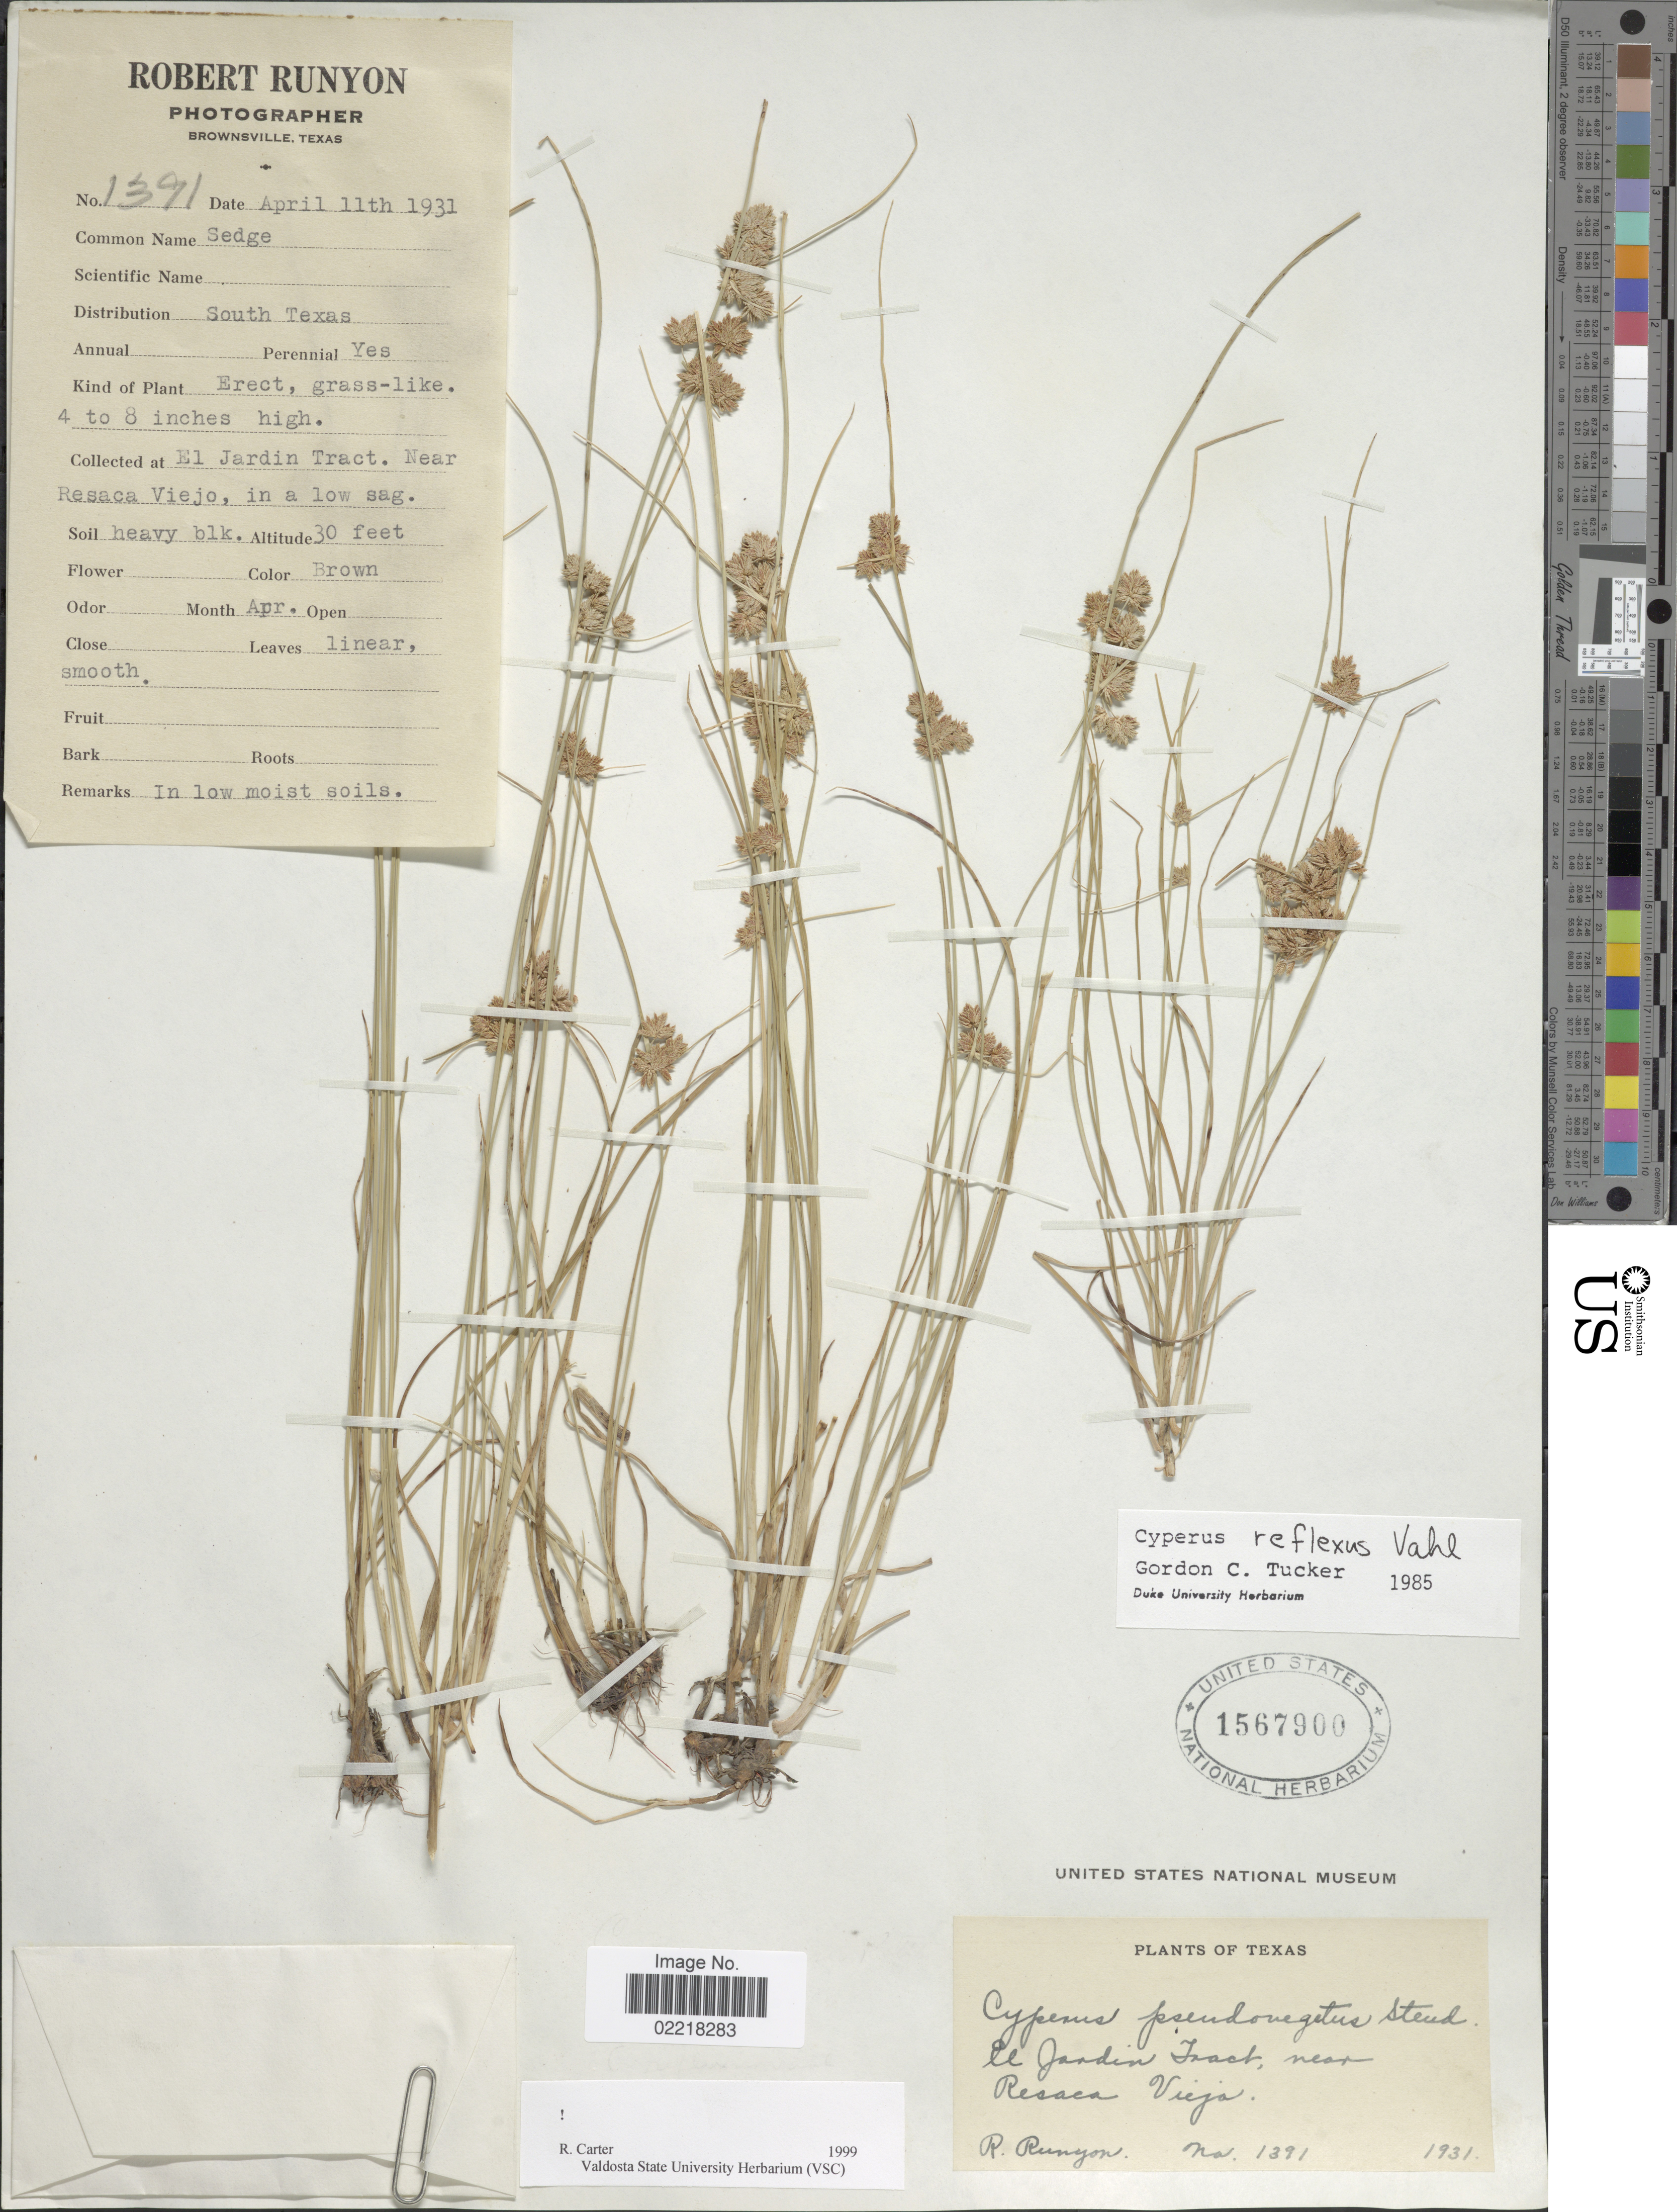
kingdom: Plantae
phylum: Tracheophyta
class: Liliopsida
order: Poales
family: Cyperaceae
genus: Cyperus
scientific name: Cyperus reflexus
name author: Vahl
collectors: R. Runyon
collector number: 1391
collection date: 1931-04-11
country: United States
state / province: Texas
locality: El Jardin Tract, near Resaca Vieja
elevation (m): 9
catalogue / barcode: US 1567900